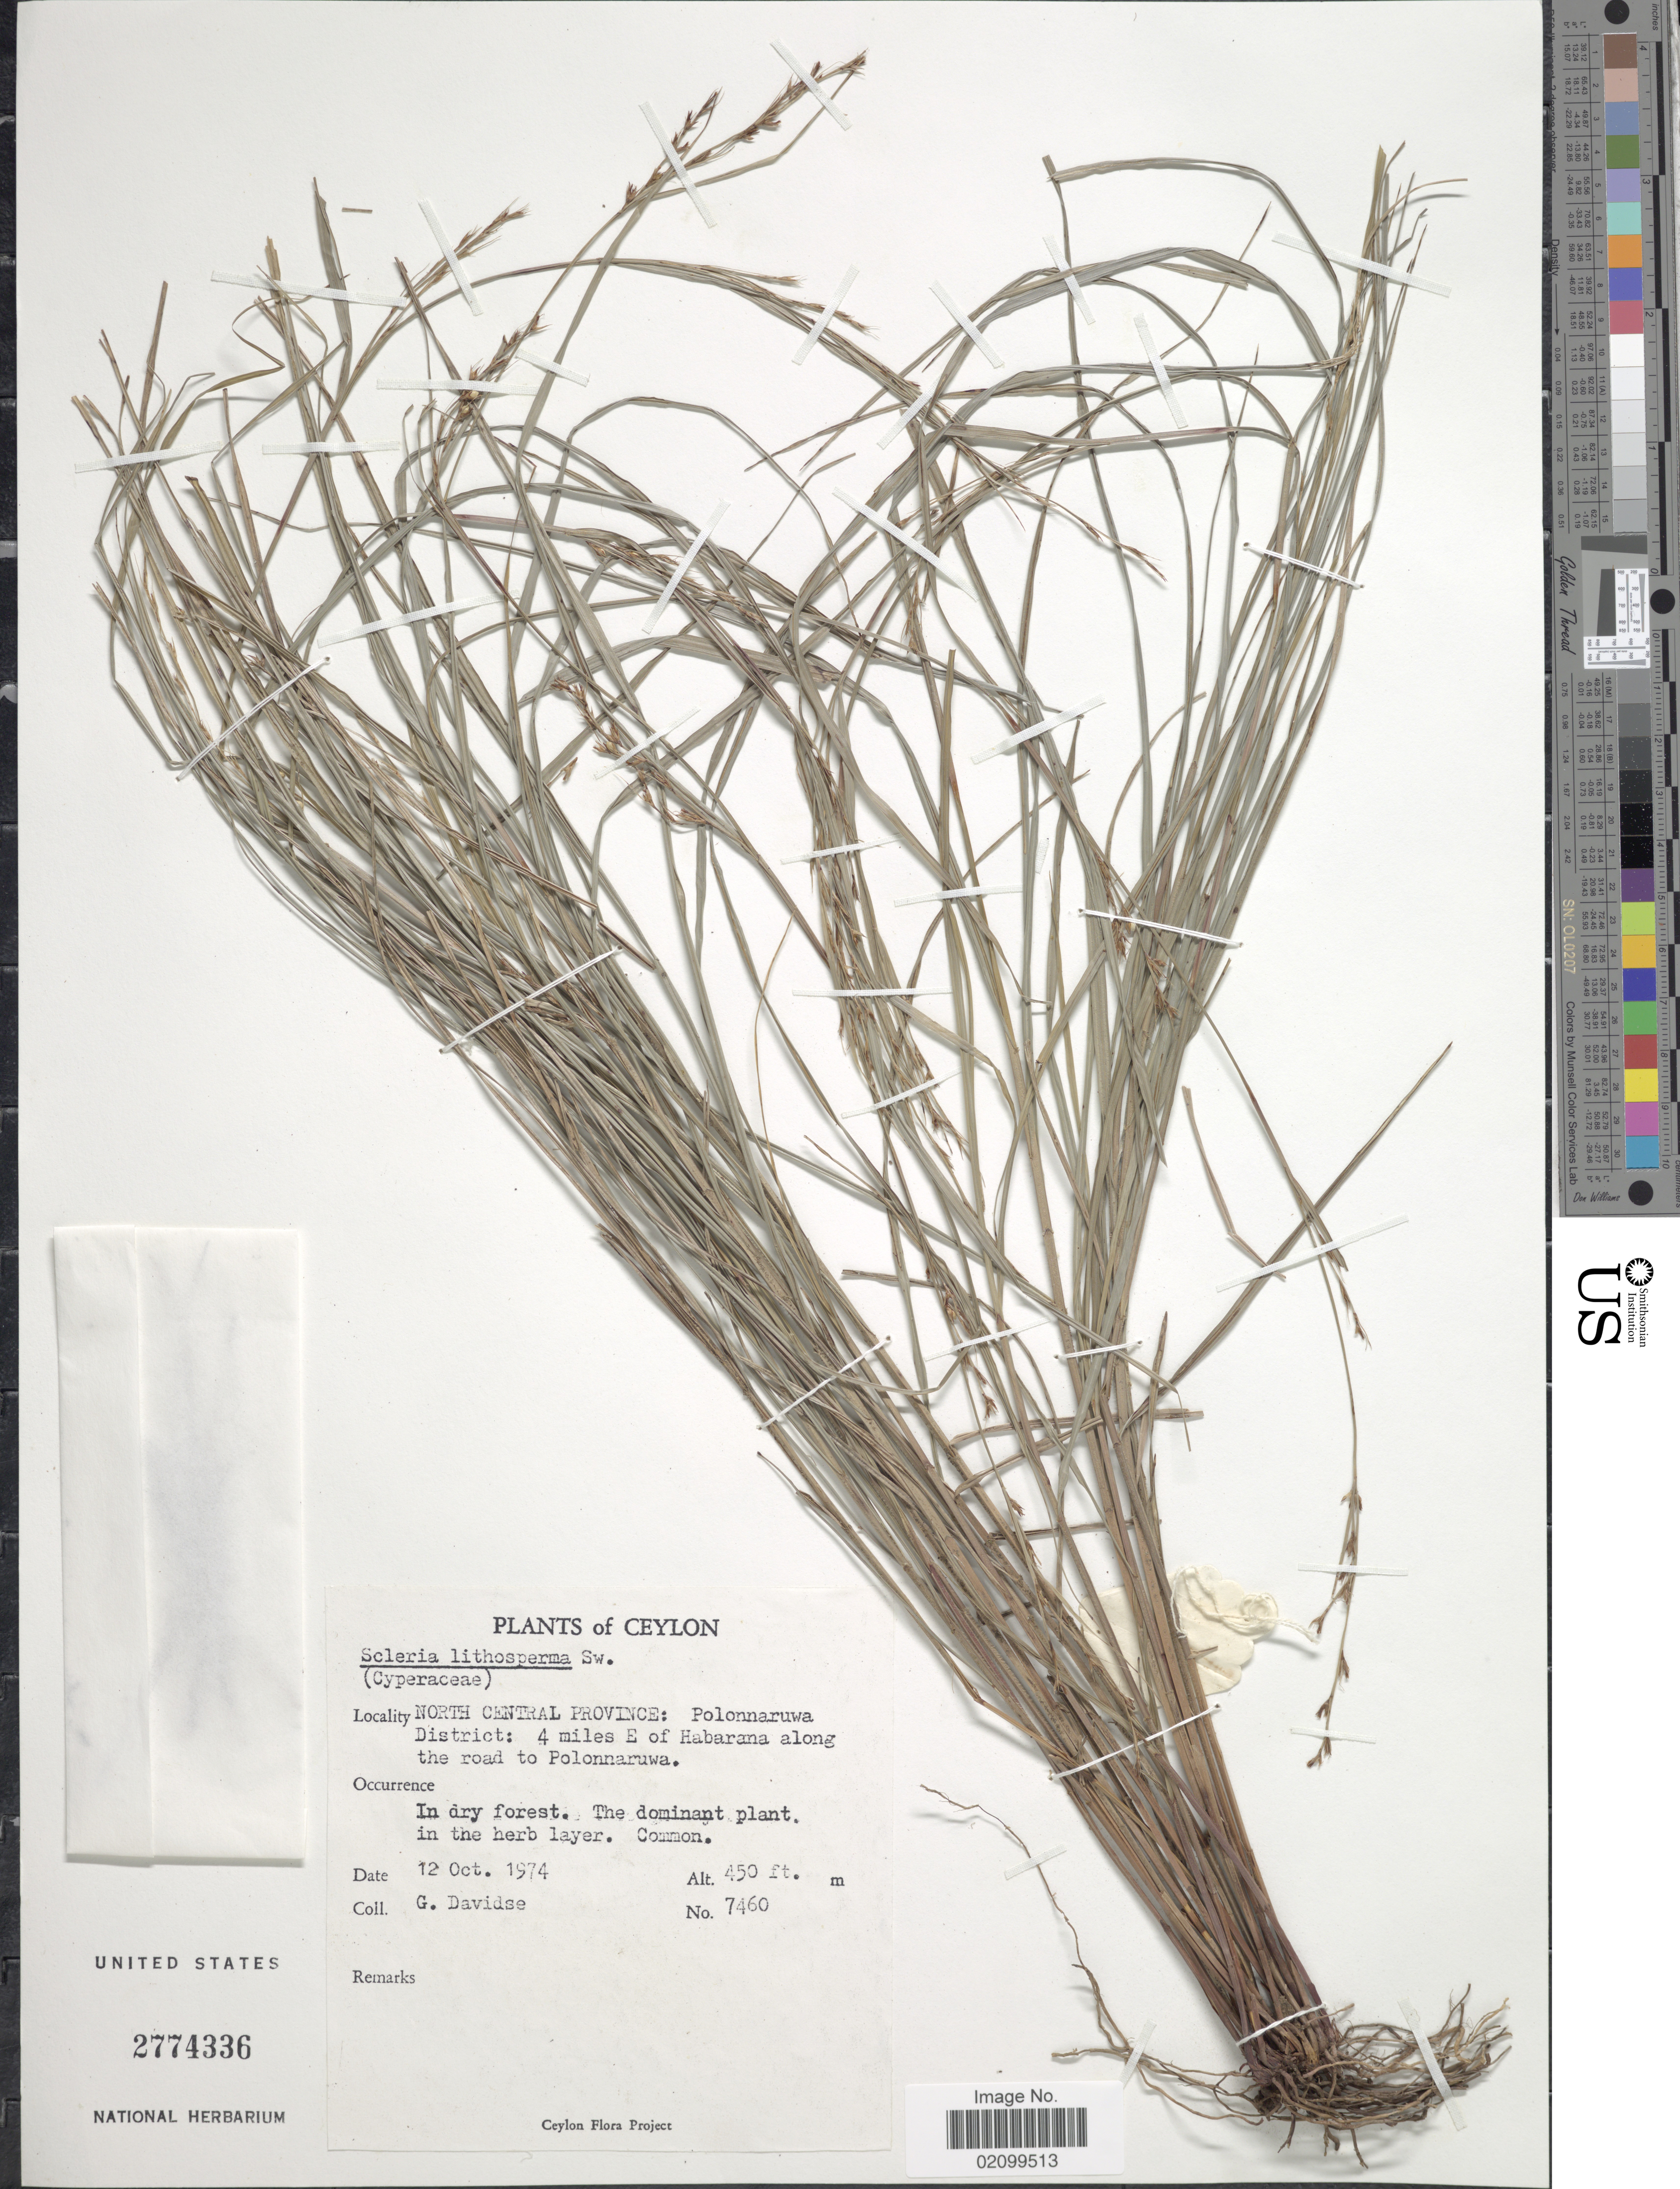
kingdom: Plantae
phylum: Tracheophyta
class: Liliopsida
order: Poales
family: Cyperaceae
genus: Scleria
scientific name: Scleria lithosperma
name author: (L.) Sw.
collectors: G. Davidse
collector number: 7460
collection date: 1974-10-12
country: Sri Lanka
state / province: North Central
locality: Ceylon. North Central Province: Polonnaruwa District: 4 miles E of Habarana along the road to Polonnaruwa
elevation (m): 137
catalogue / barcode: US 2774336